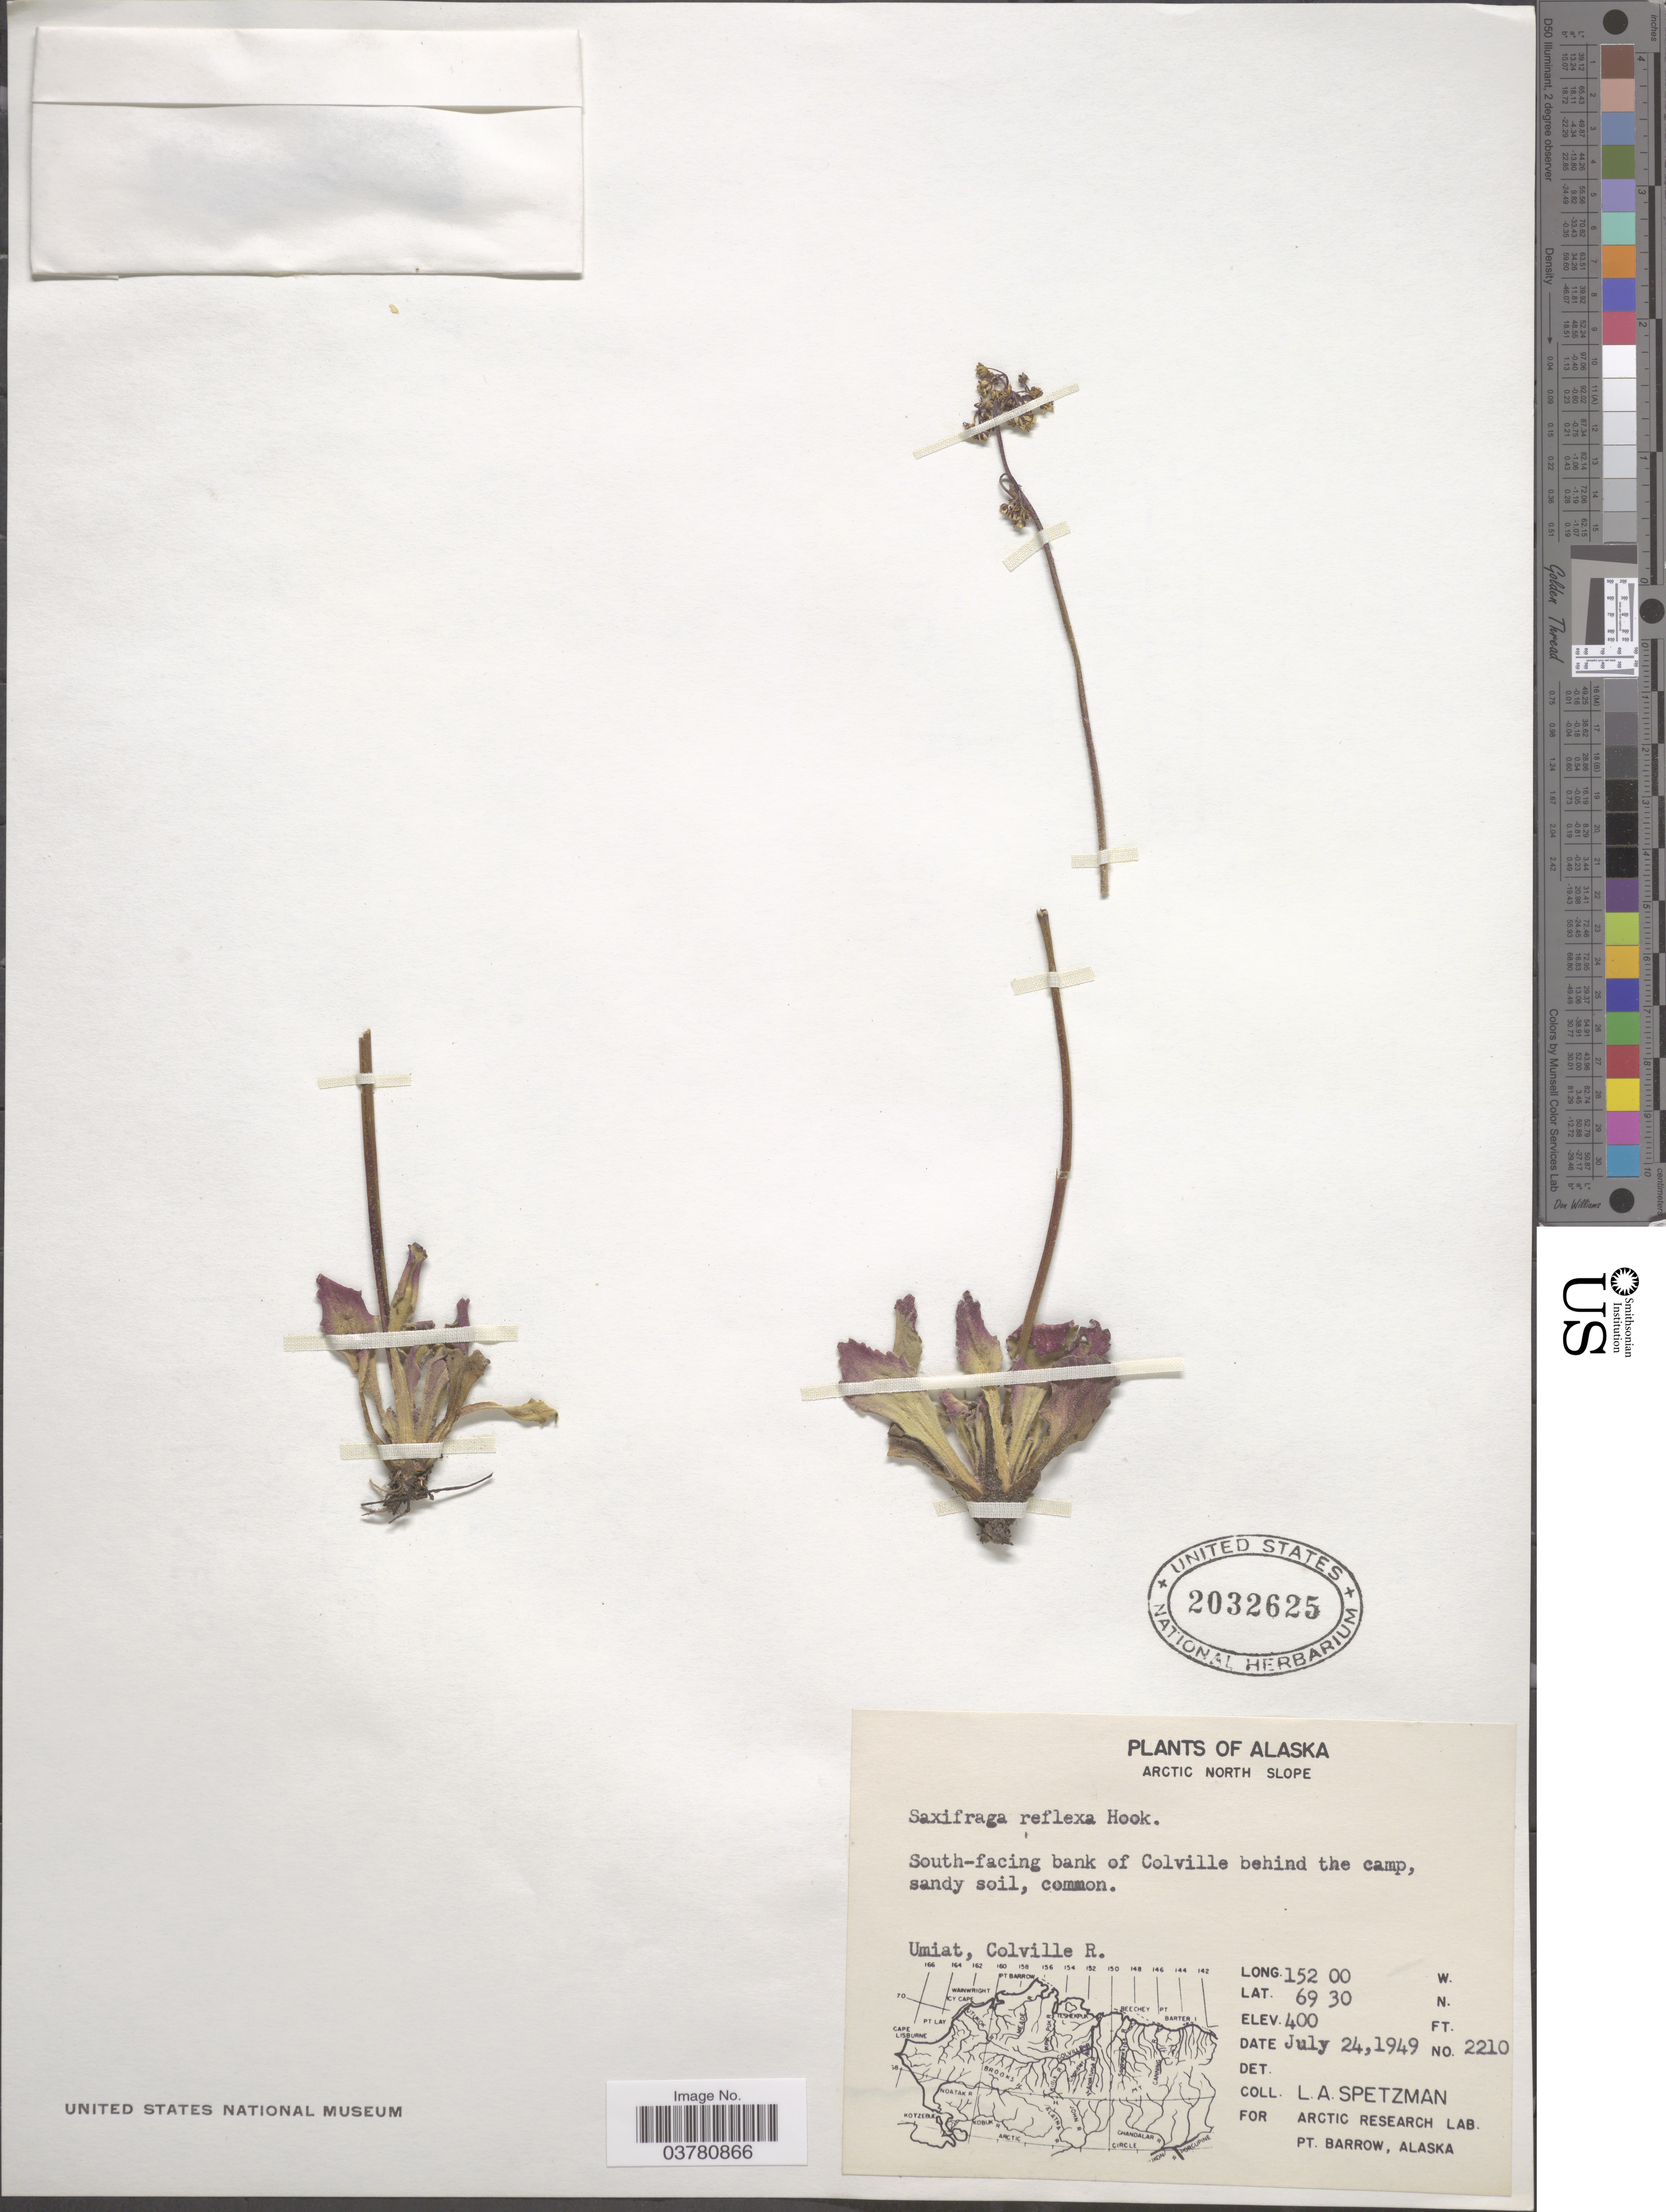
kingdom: Plantae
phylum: Tracheophyta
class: Magnoliopsida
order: Saxifragales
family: Saxifragaceae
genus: Micranthes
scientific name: Micranthes reflexa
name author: (Hook.) Small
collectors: L. Spetzman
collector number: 2210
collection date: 1949-07-24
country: United States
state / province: Alaska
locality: Arctic North Slope. South-facing bank of Colville behind the camp. Umiat, Colville R.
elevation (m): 122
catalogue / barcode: US 2032625